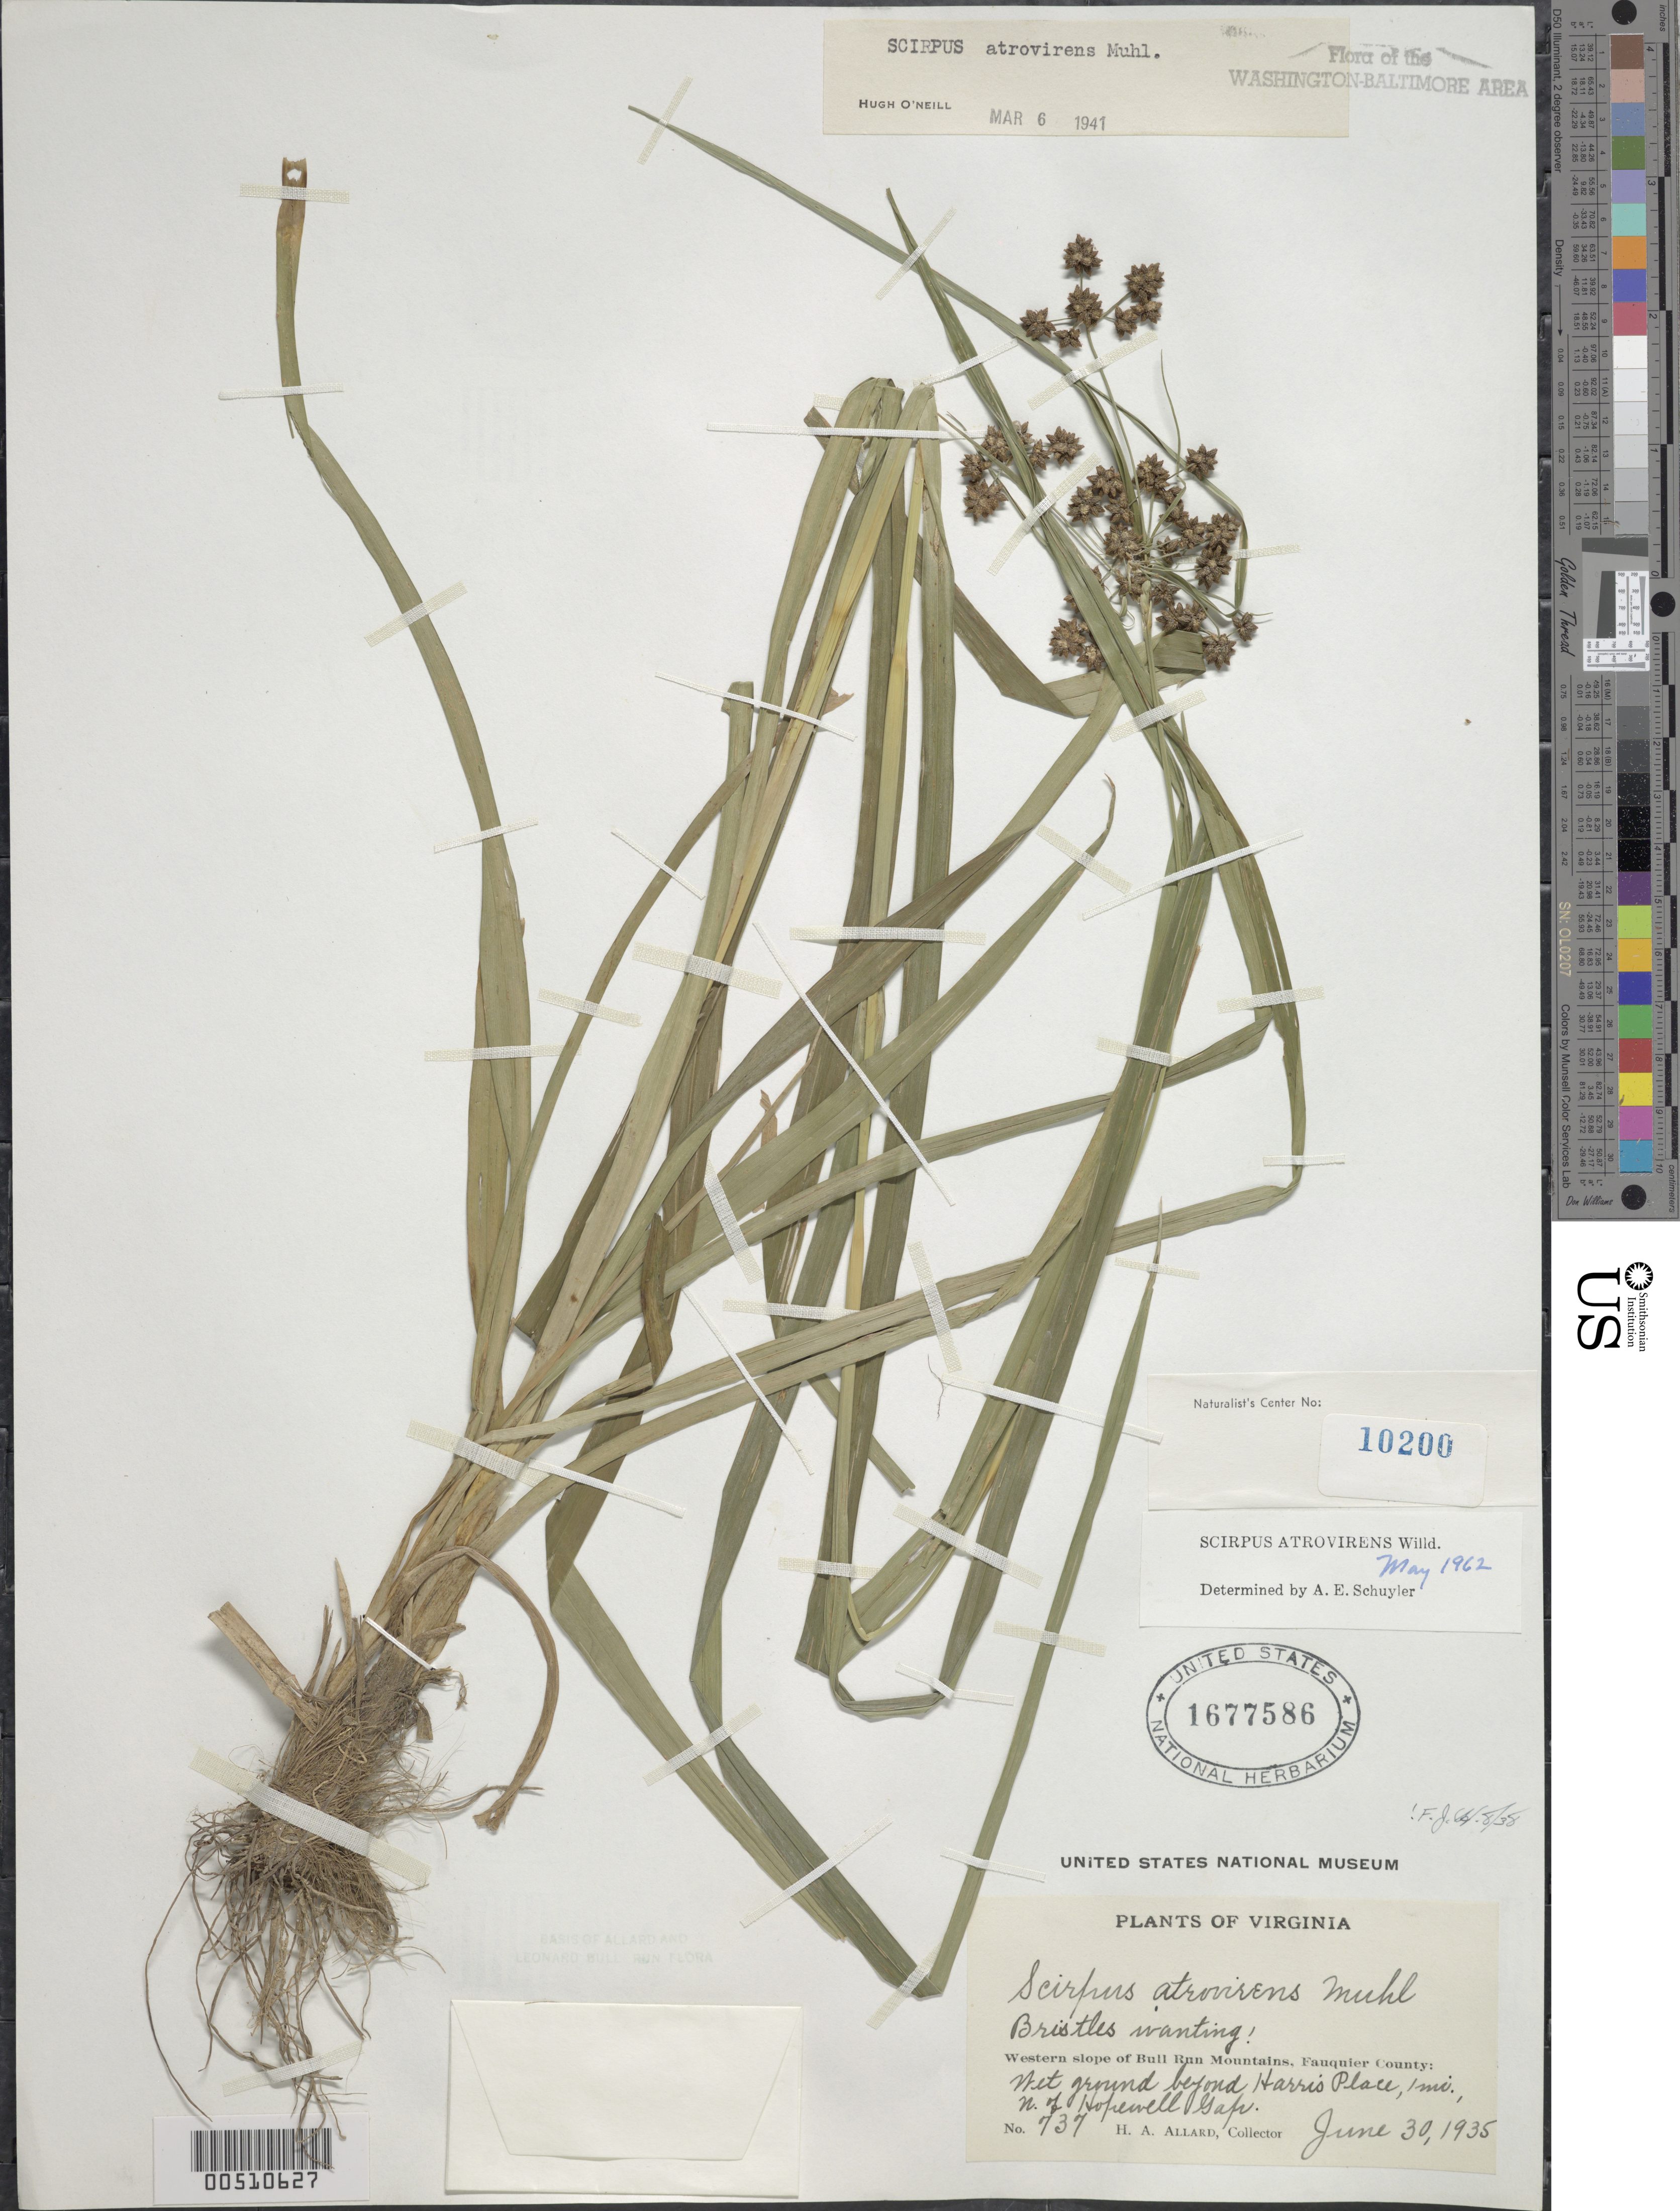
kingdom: Plantae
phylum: Tracheophyta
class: Liliopsida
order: Poales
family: Cyperaceae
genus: Scirpus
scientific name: Scirpus atrovirens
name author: Willd.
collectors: H. A. Allard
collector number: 737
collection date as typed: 30 Jun 1935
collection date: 1935-06-30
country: United States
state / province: Virginia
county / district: Fauquier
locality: Beyond Harris Place, 1 mi. N of Hopewell Gap, W slope of Bull Run Mts.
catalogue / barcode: US 1677586